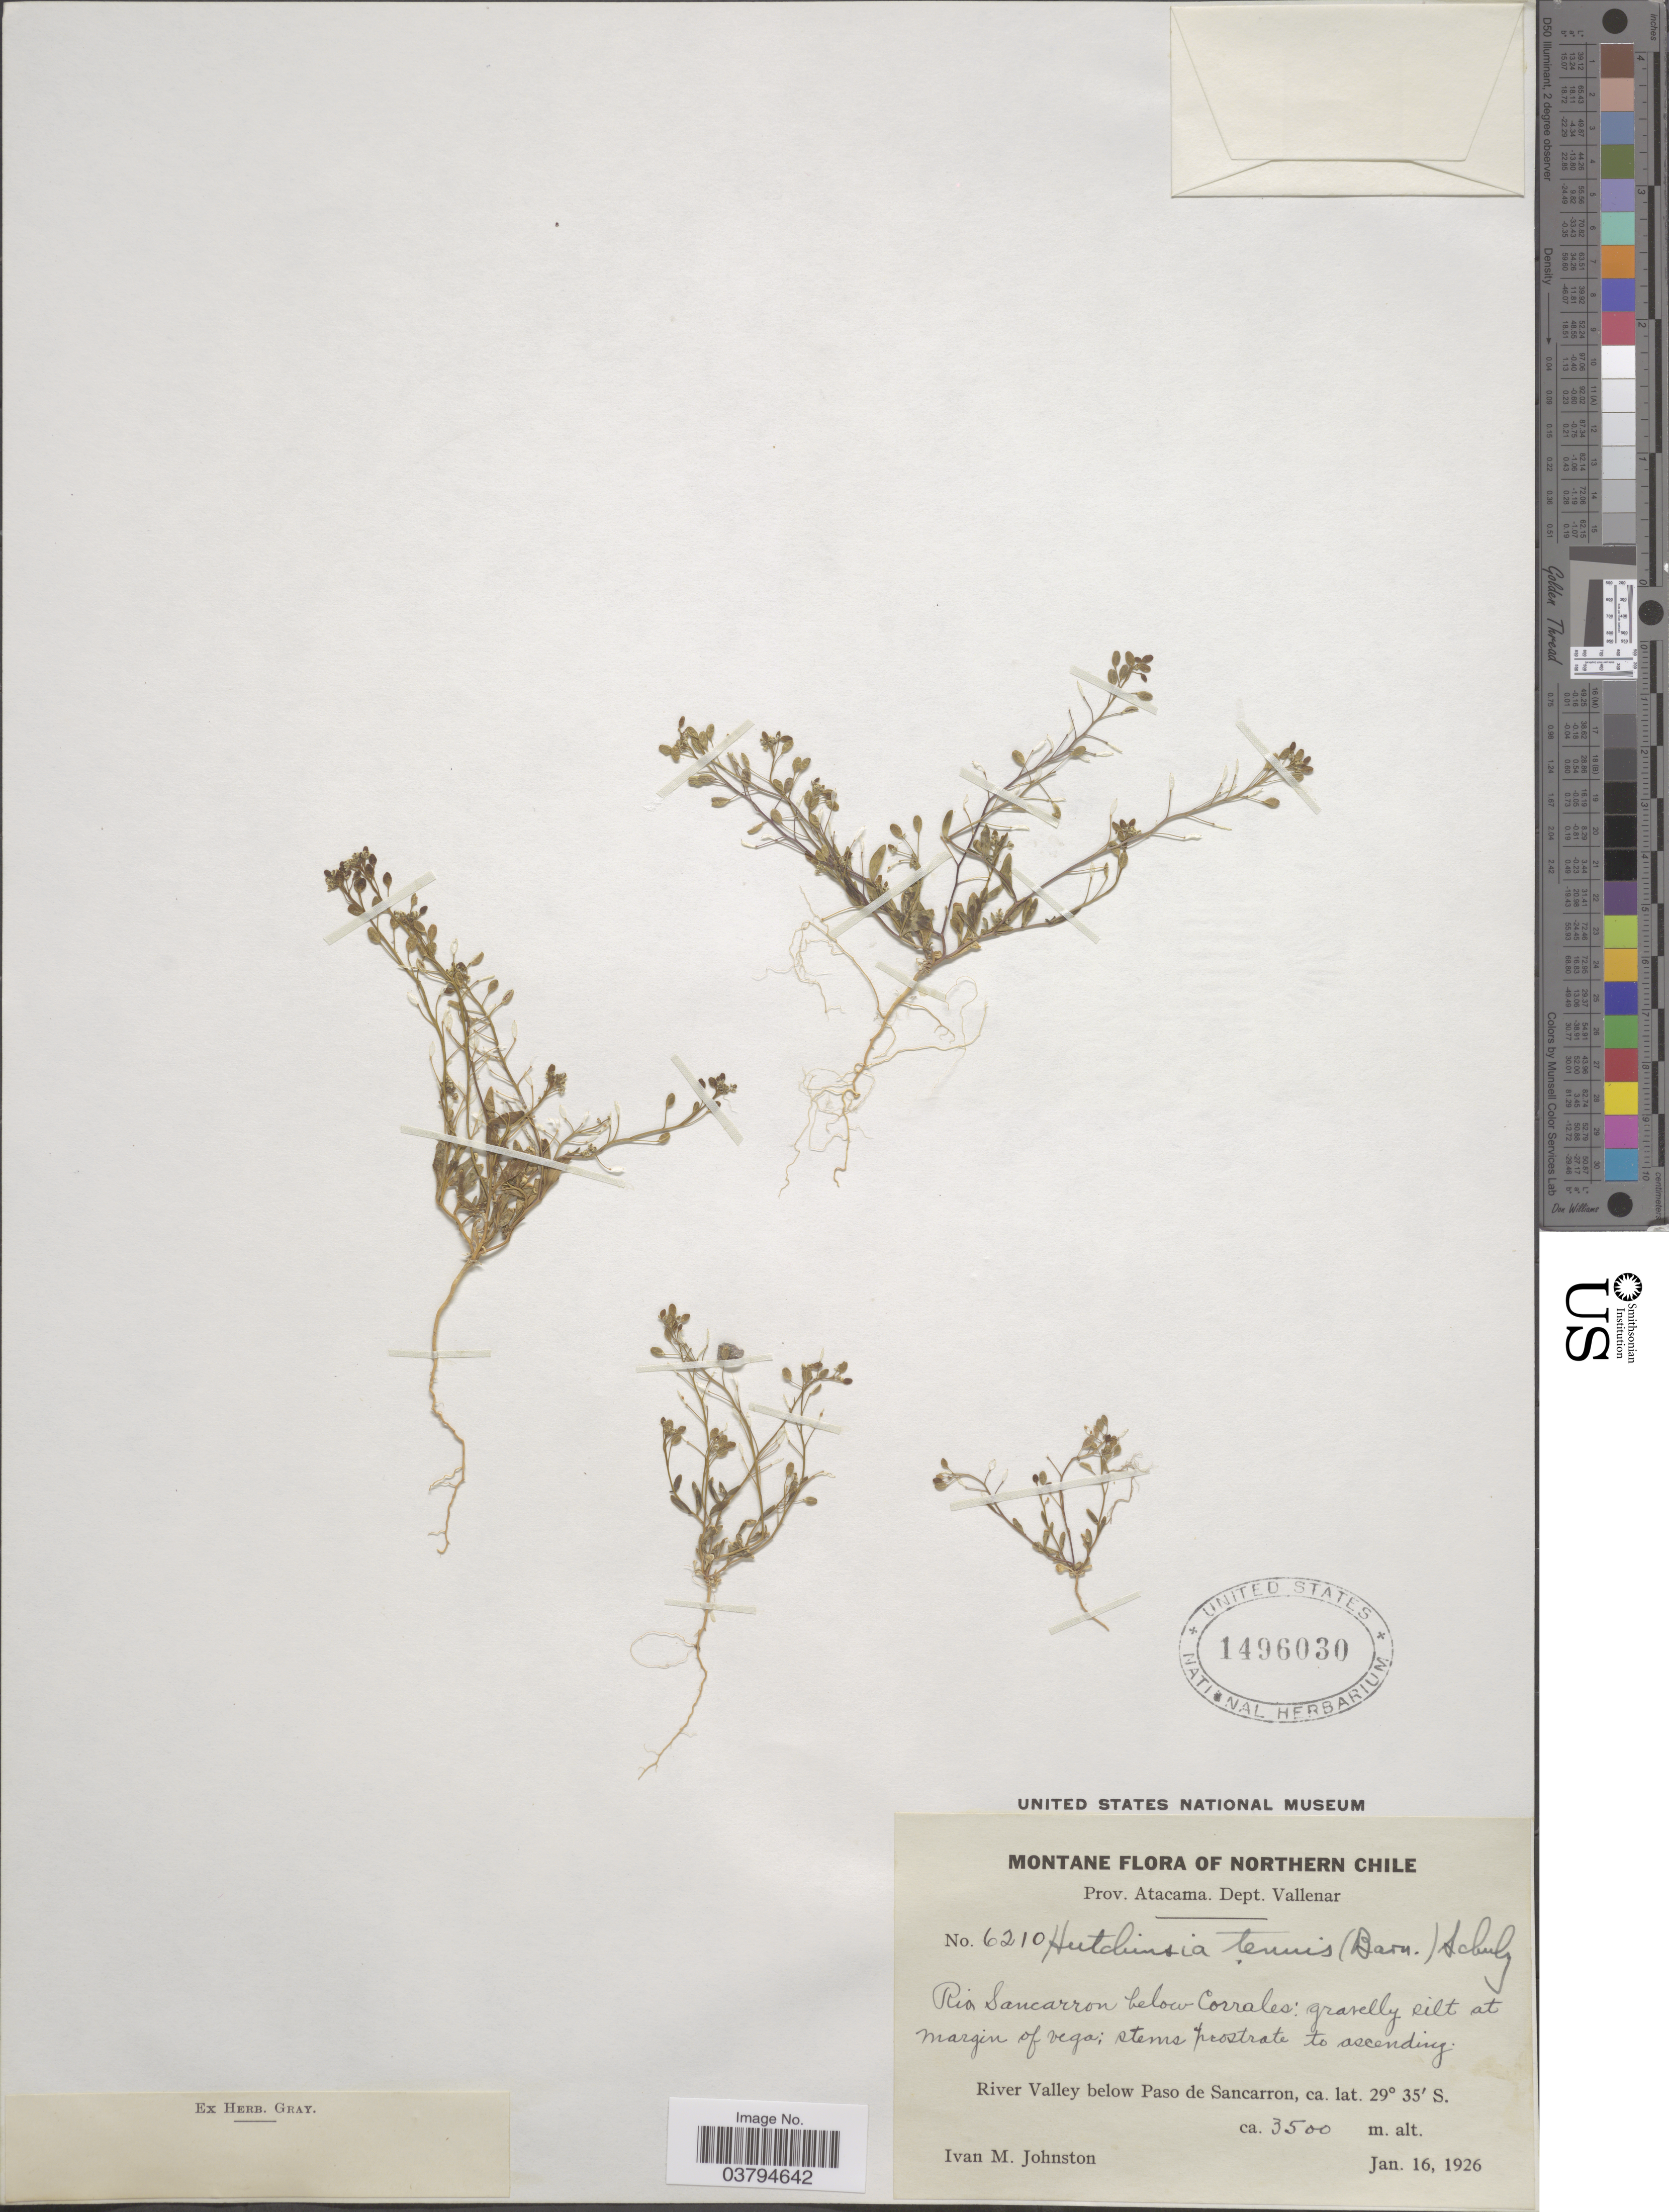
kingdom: Plantae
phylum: Tracheophyta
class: Magnoliopsida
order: Brassicales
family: Brassicaceae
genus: Hornungia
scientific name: Hornungia procumbens subsp. procumbens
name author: (L.) Hayek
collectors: I.M. Johnston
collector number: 6210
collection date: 1926-01-16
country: Chile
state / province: Atacama (III)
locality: Montane of Northern Chile. Dept. Vallenar. Rio Sancarron below Corrales. River Valley below Paso de Sancarron.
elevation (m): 3500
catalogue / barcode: US 1496030